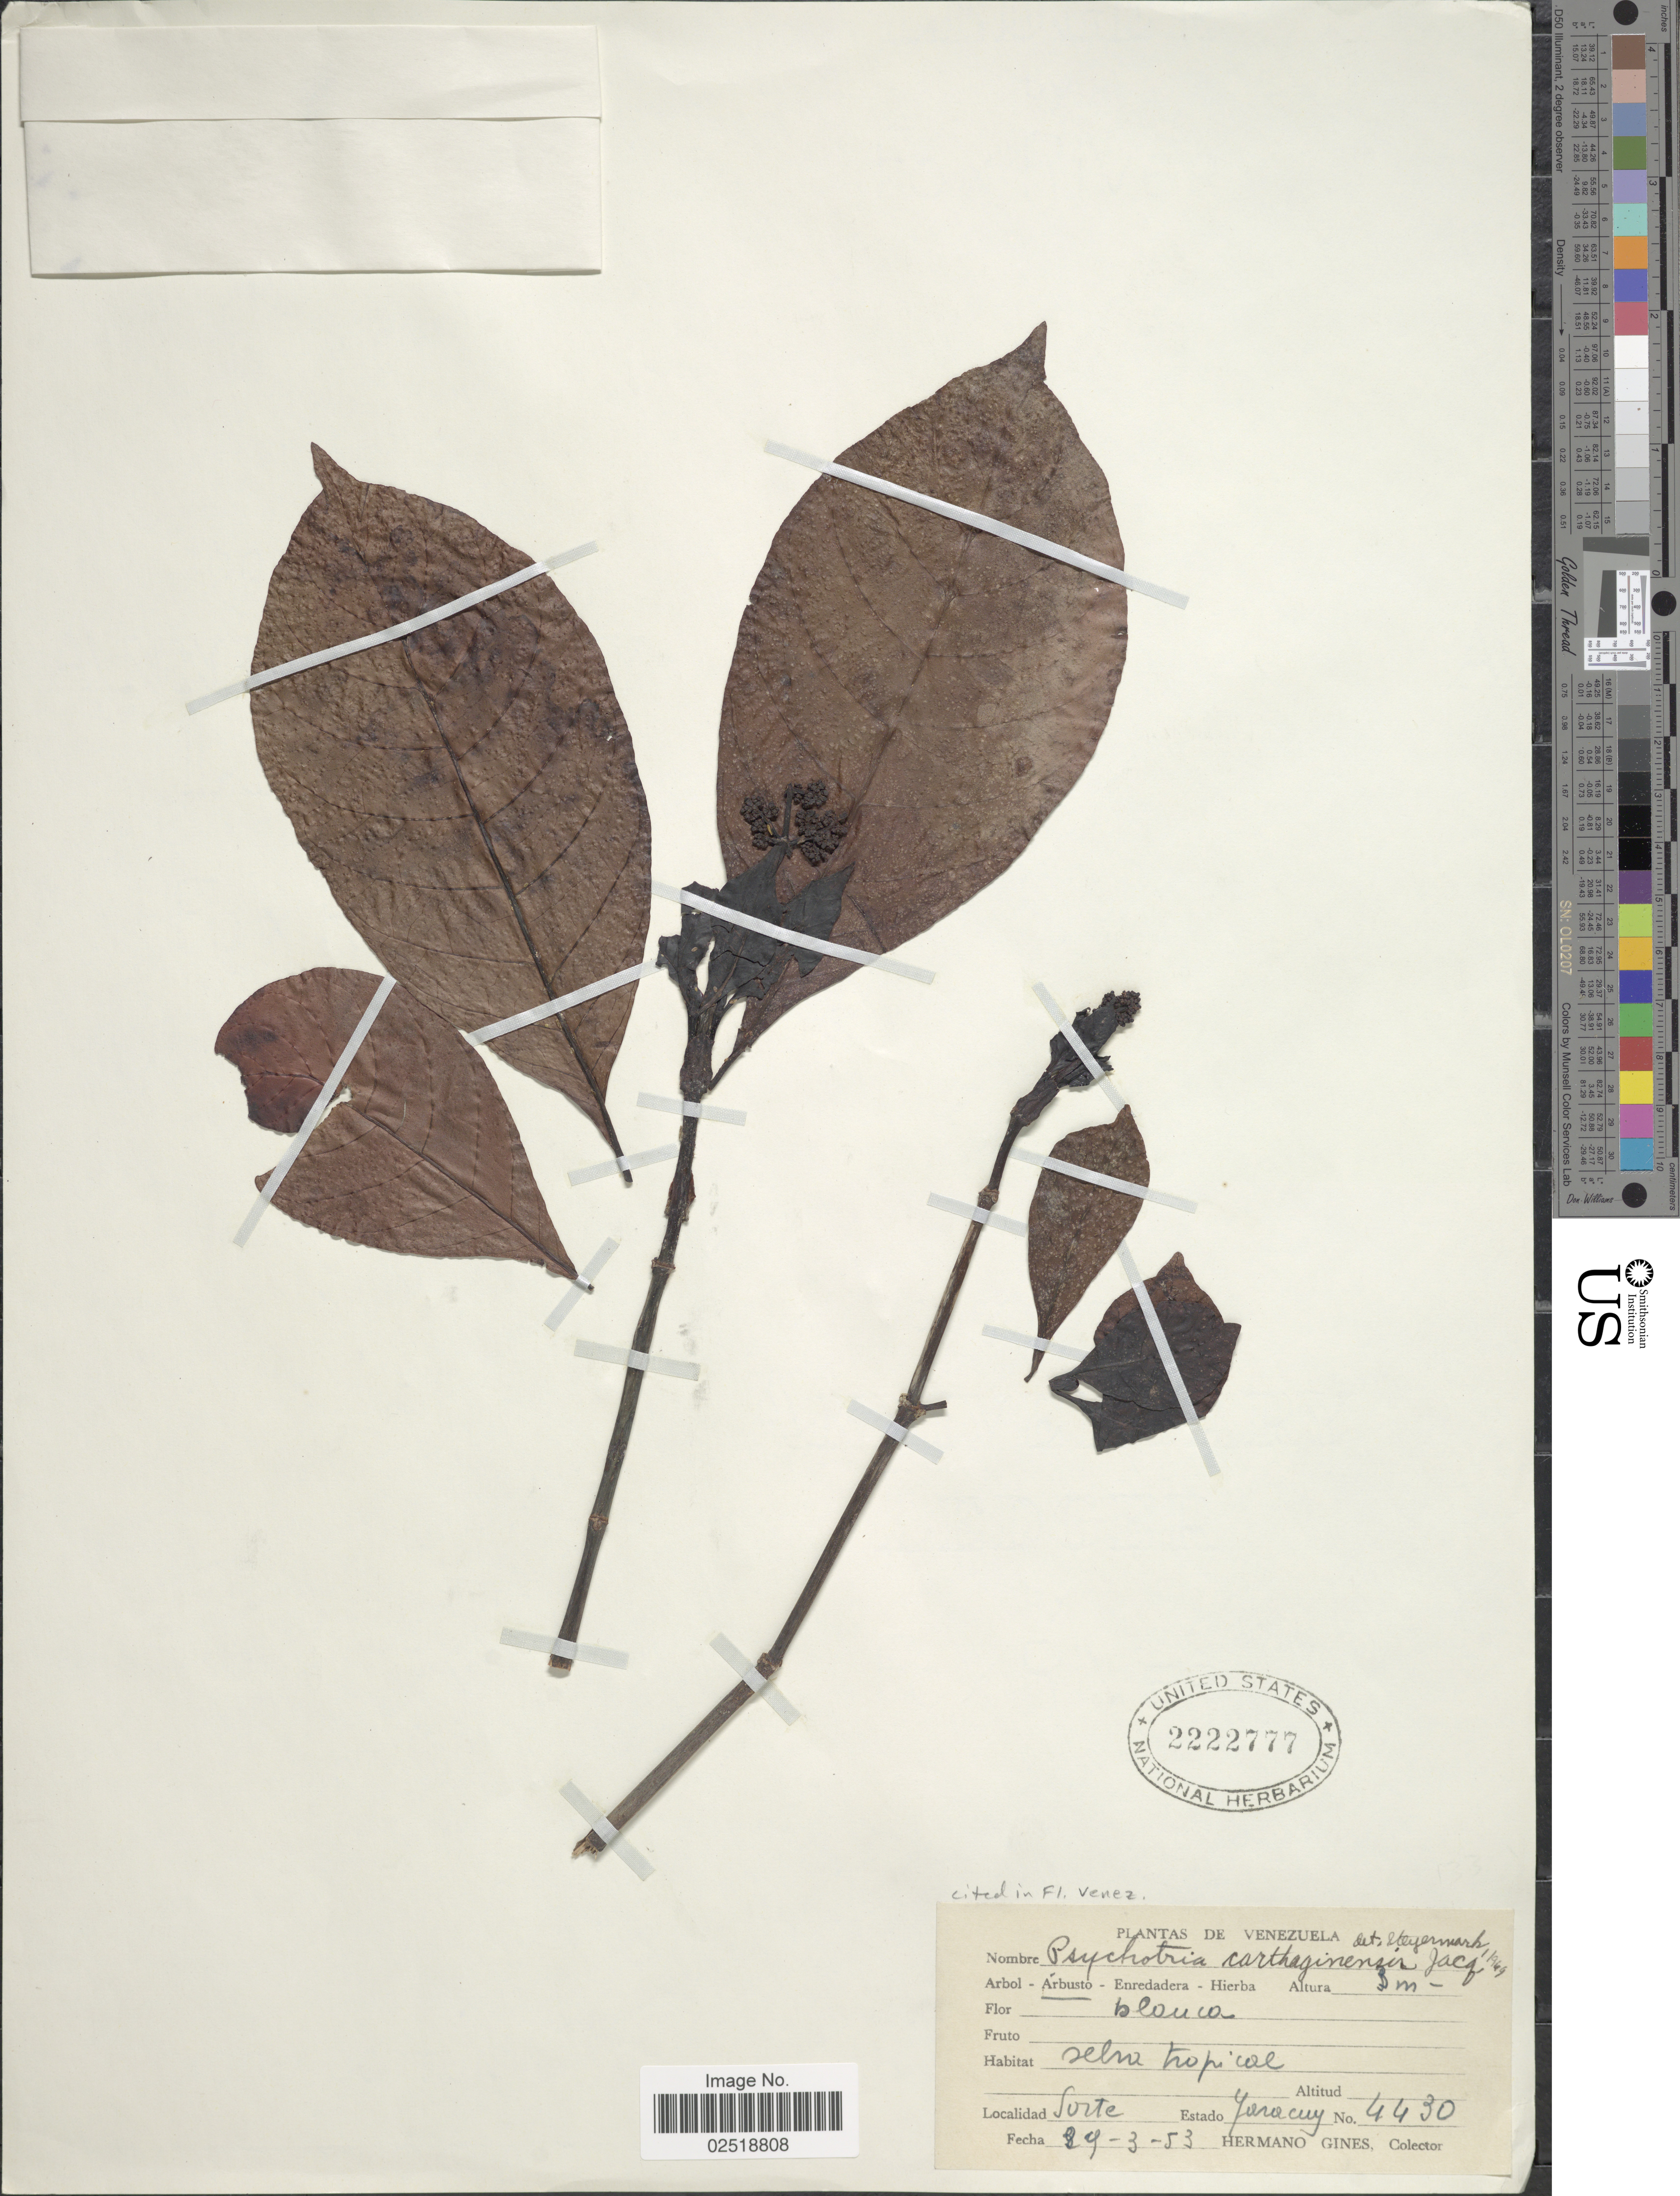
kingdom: Plantae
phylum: Tracheophyta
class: Magnoliopsida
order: Gentianales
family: Rubiaceae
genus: Psychotria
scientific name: Psychotria carthagenensis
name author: Jacq.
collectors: Bro. Gines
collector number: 4430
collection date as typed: Transcribed d/m/y: 29/3/53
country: Venezuela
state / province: Yaracuy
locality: Selva tropical, Sorte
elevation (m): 3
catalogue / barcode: US 2222777